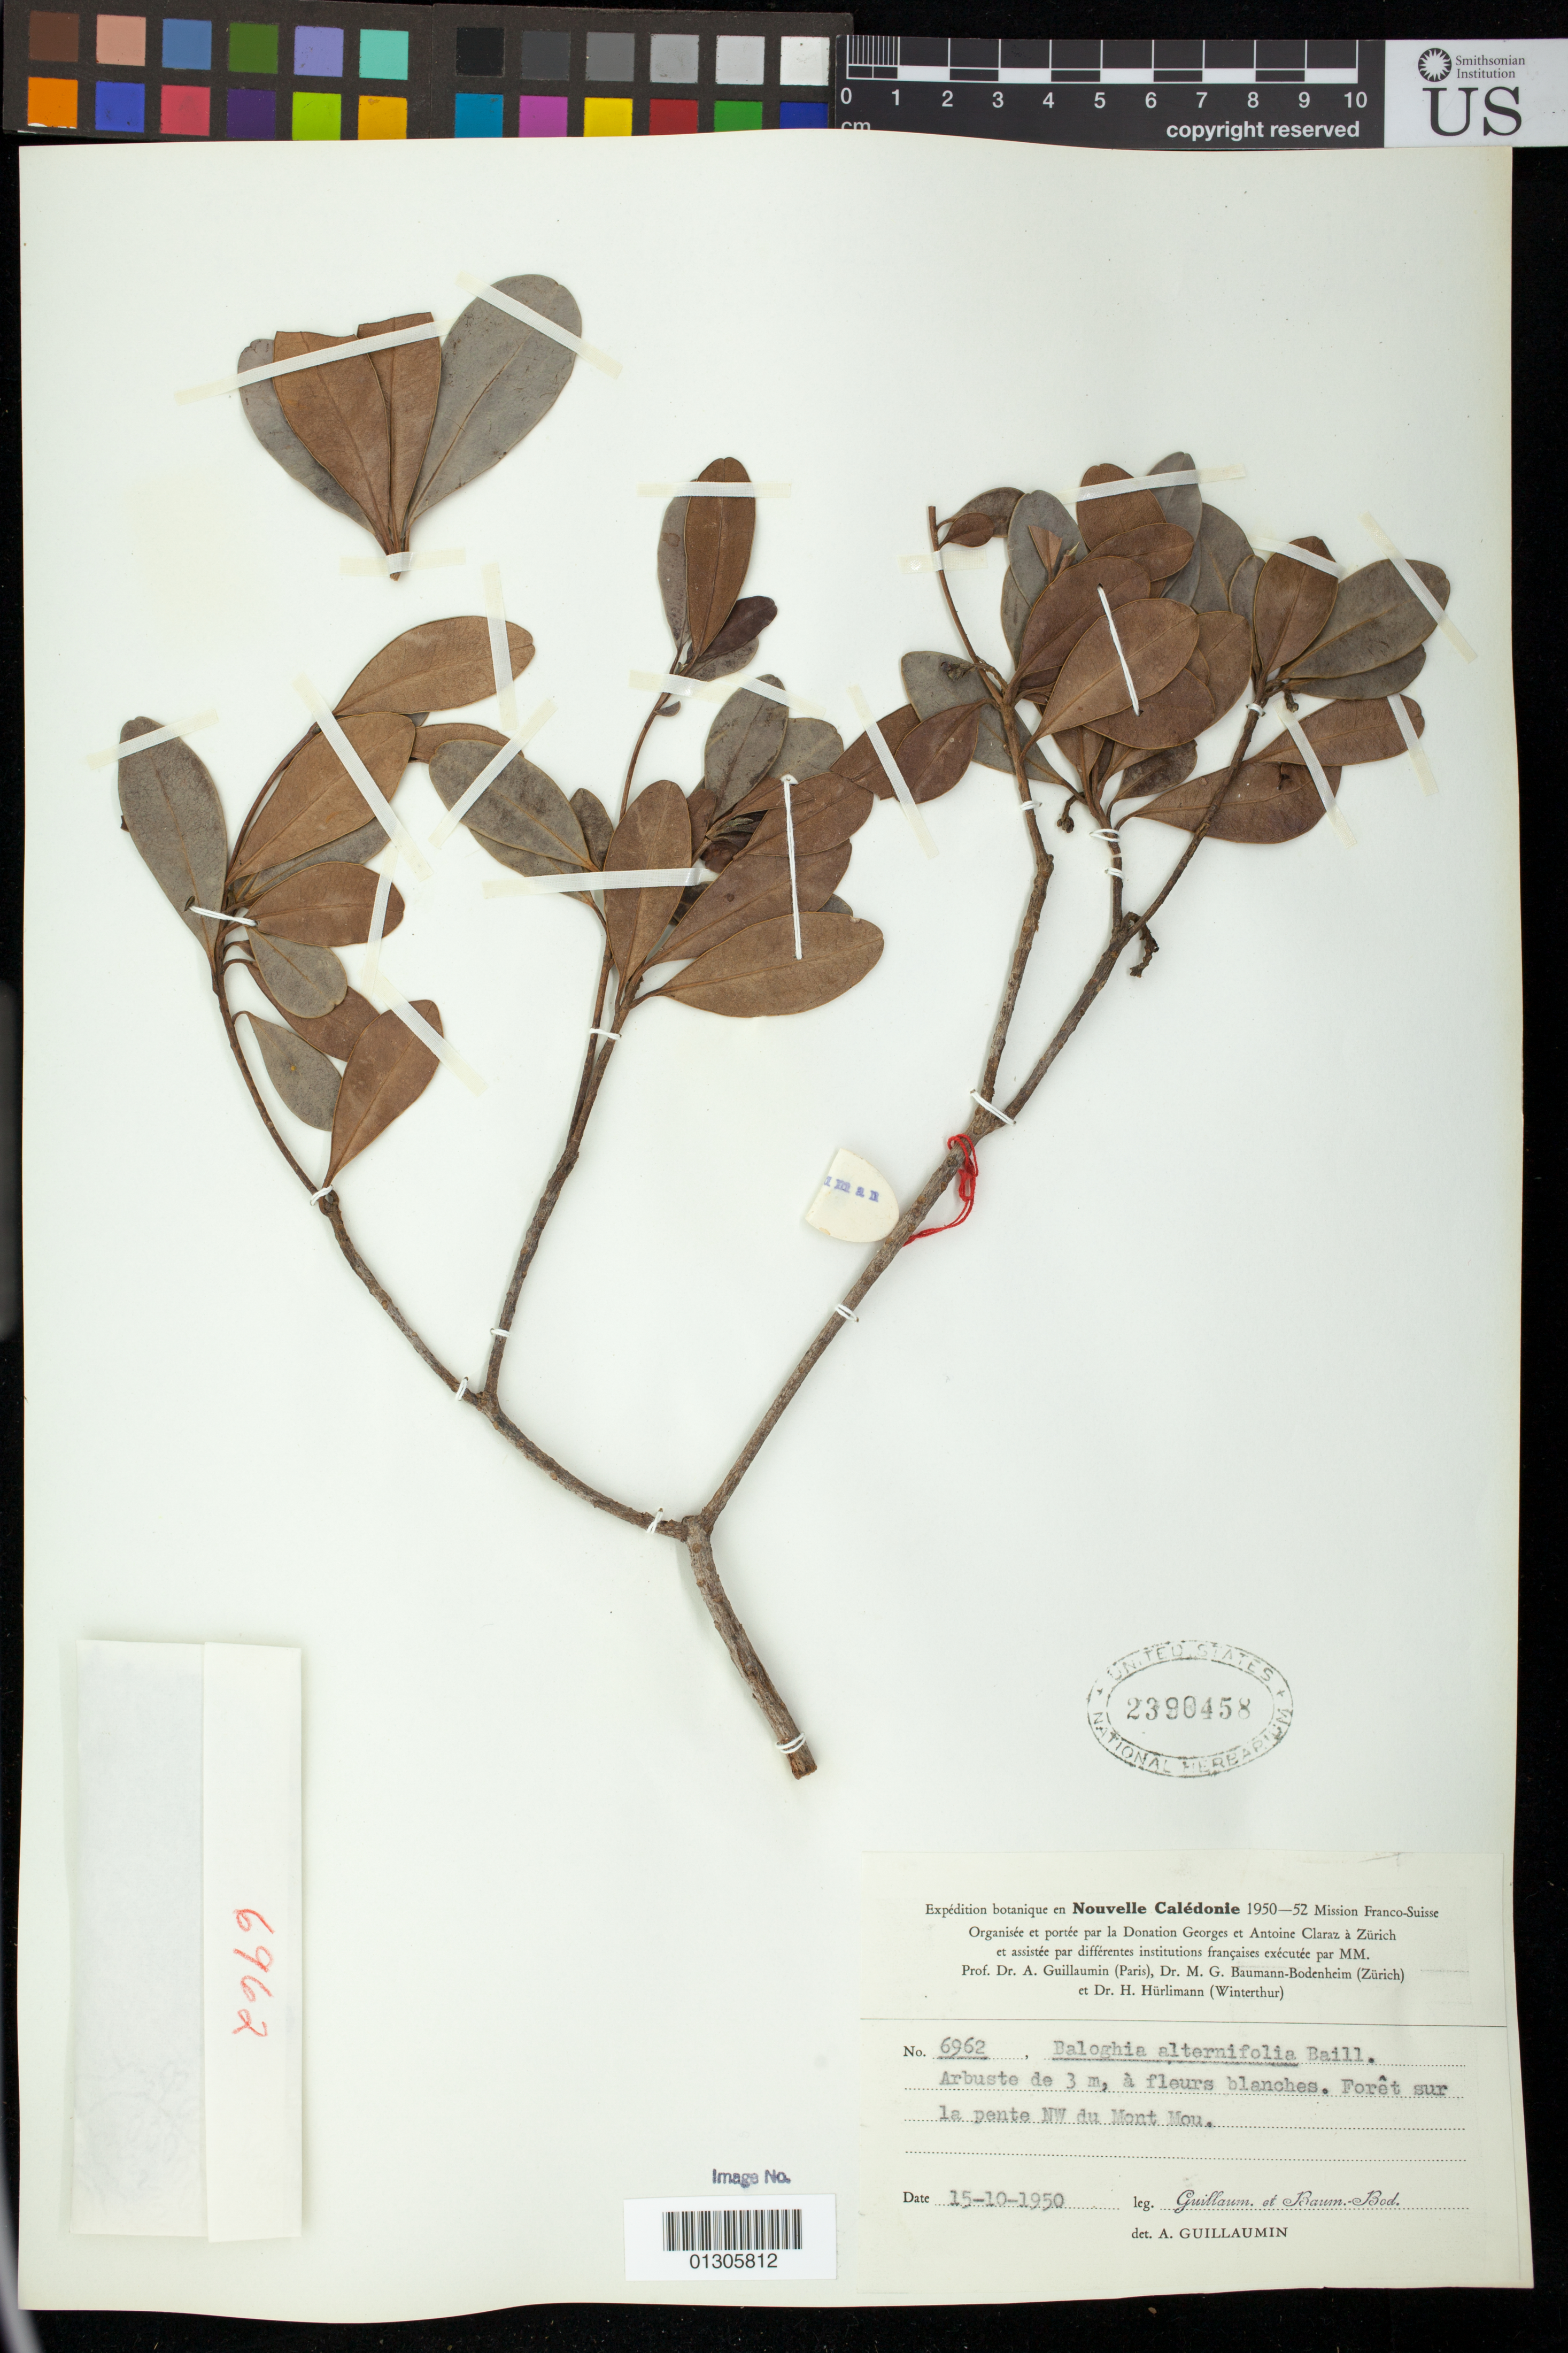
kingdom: Plantae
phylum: Tracheophyta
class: Magnoliopsida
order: Malpighiales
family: Euphorbiaceae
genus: Baloghia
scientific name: Baloghia alternifolia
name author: Baill.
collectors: A. Guillaumin & M. G. Baumann-Bodenheim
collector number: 6962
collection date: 1950-10-15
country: New Caledonia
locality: Foret sur la pente NW du Mont Mou.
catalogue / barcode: US 2390458